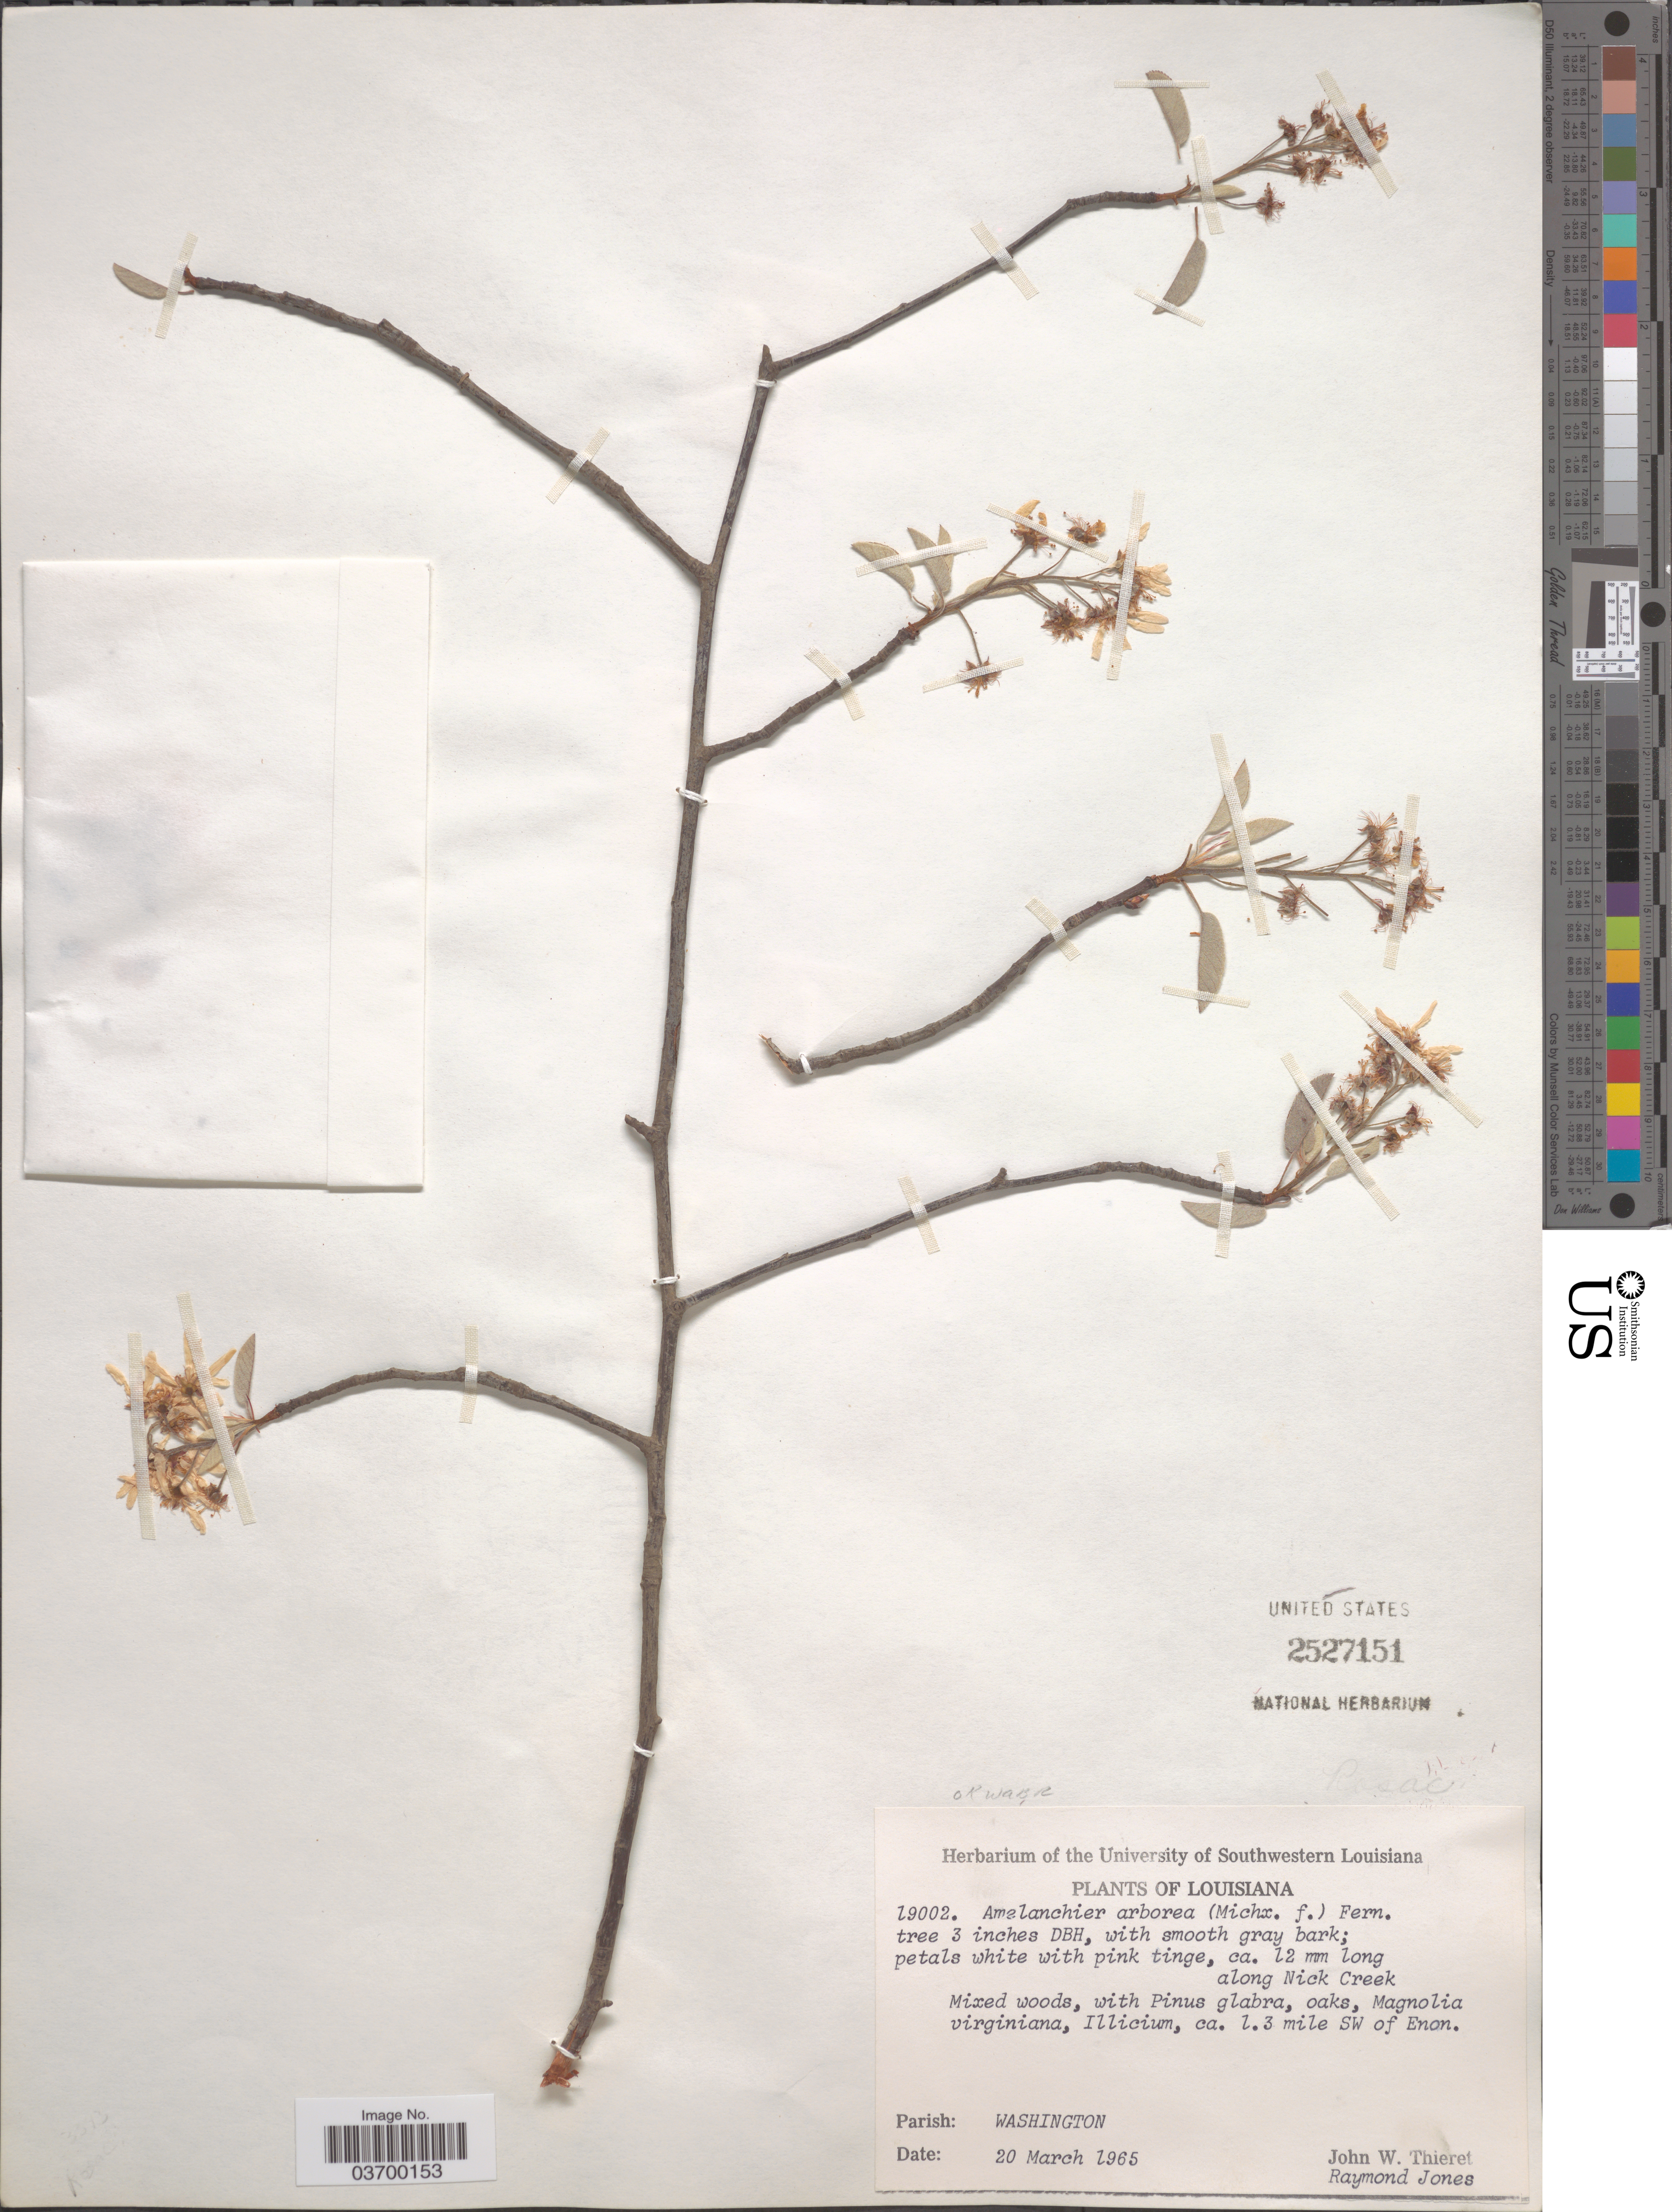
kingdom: Plantae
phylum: Tracheophyta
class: Magnoliopsida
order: Rosales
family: Rosaceae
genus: Amelanchier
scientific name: Amelanchier arborea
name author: (F. Michx.) Fernald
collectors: R. Jones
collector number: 19002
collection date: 1965-03-20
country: United States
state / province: Louisiana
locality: Along Nick Creek. Ca. 1.3 miles SW of Enon.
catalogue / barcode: US 2527151